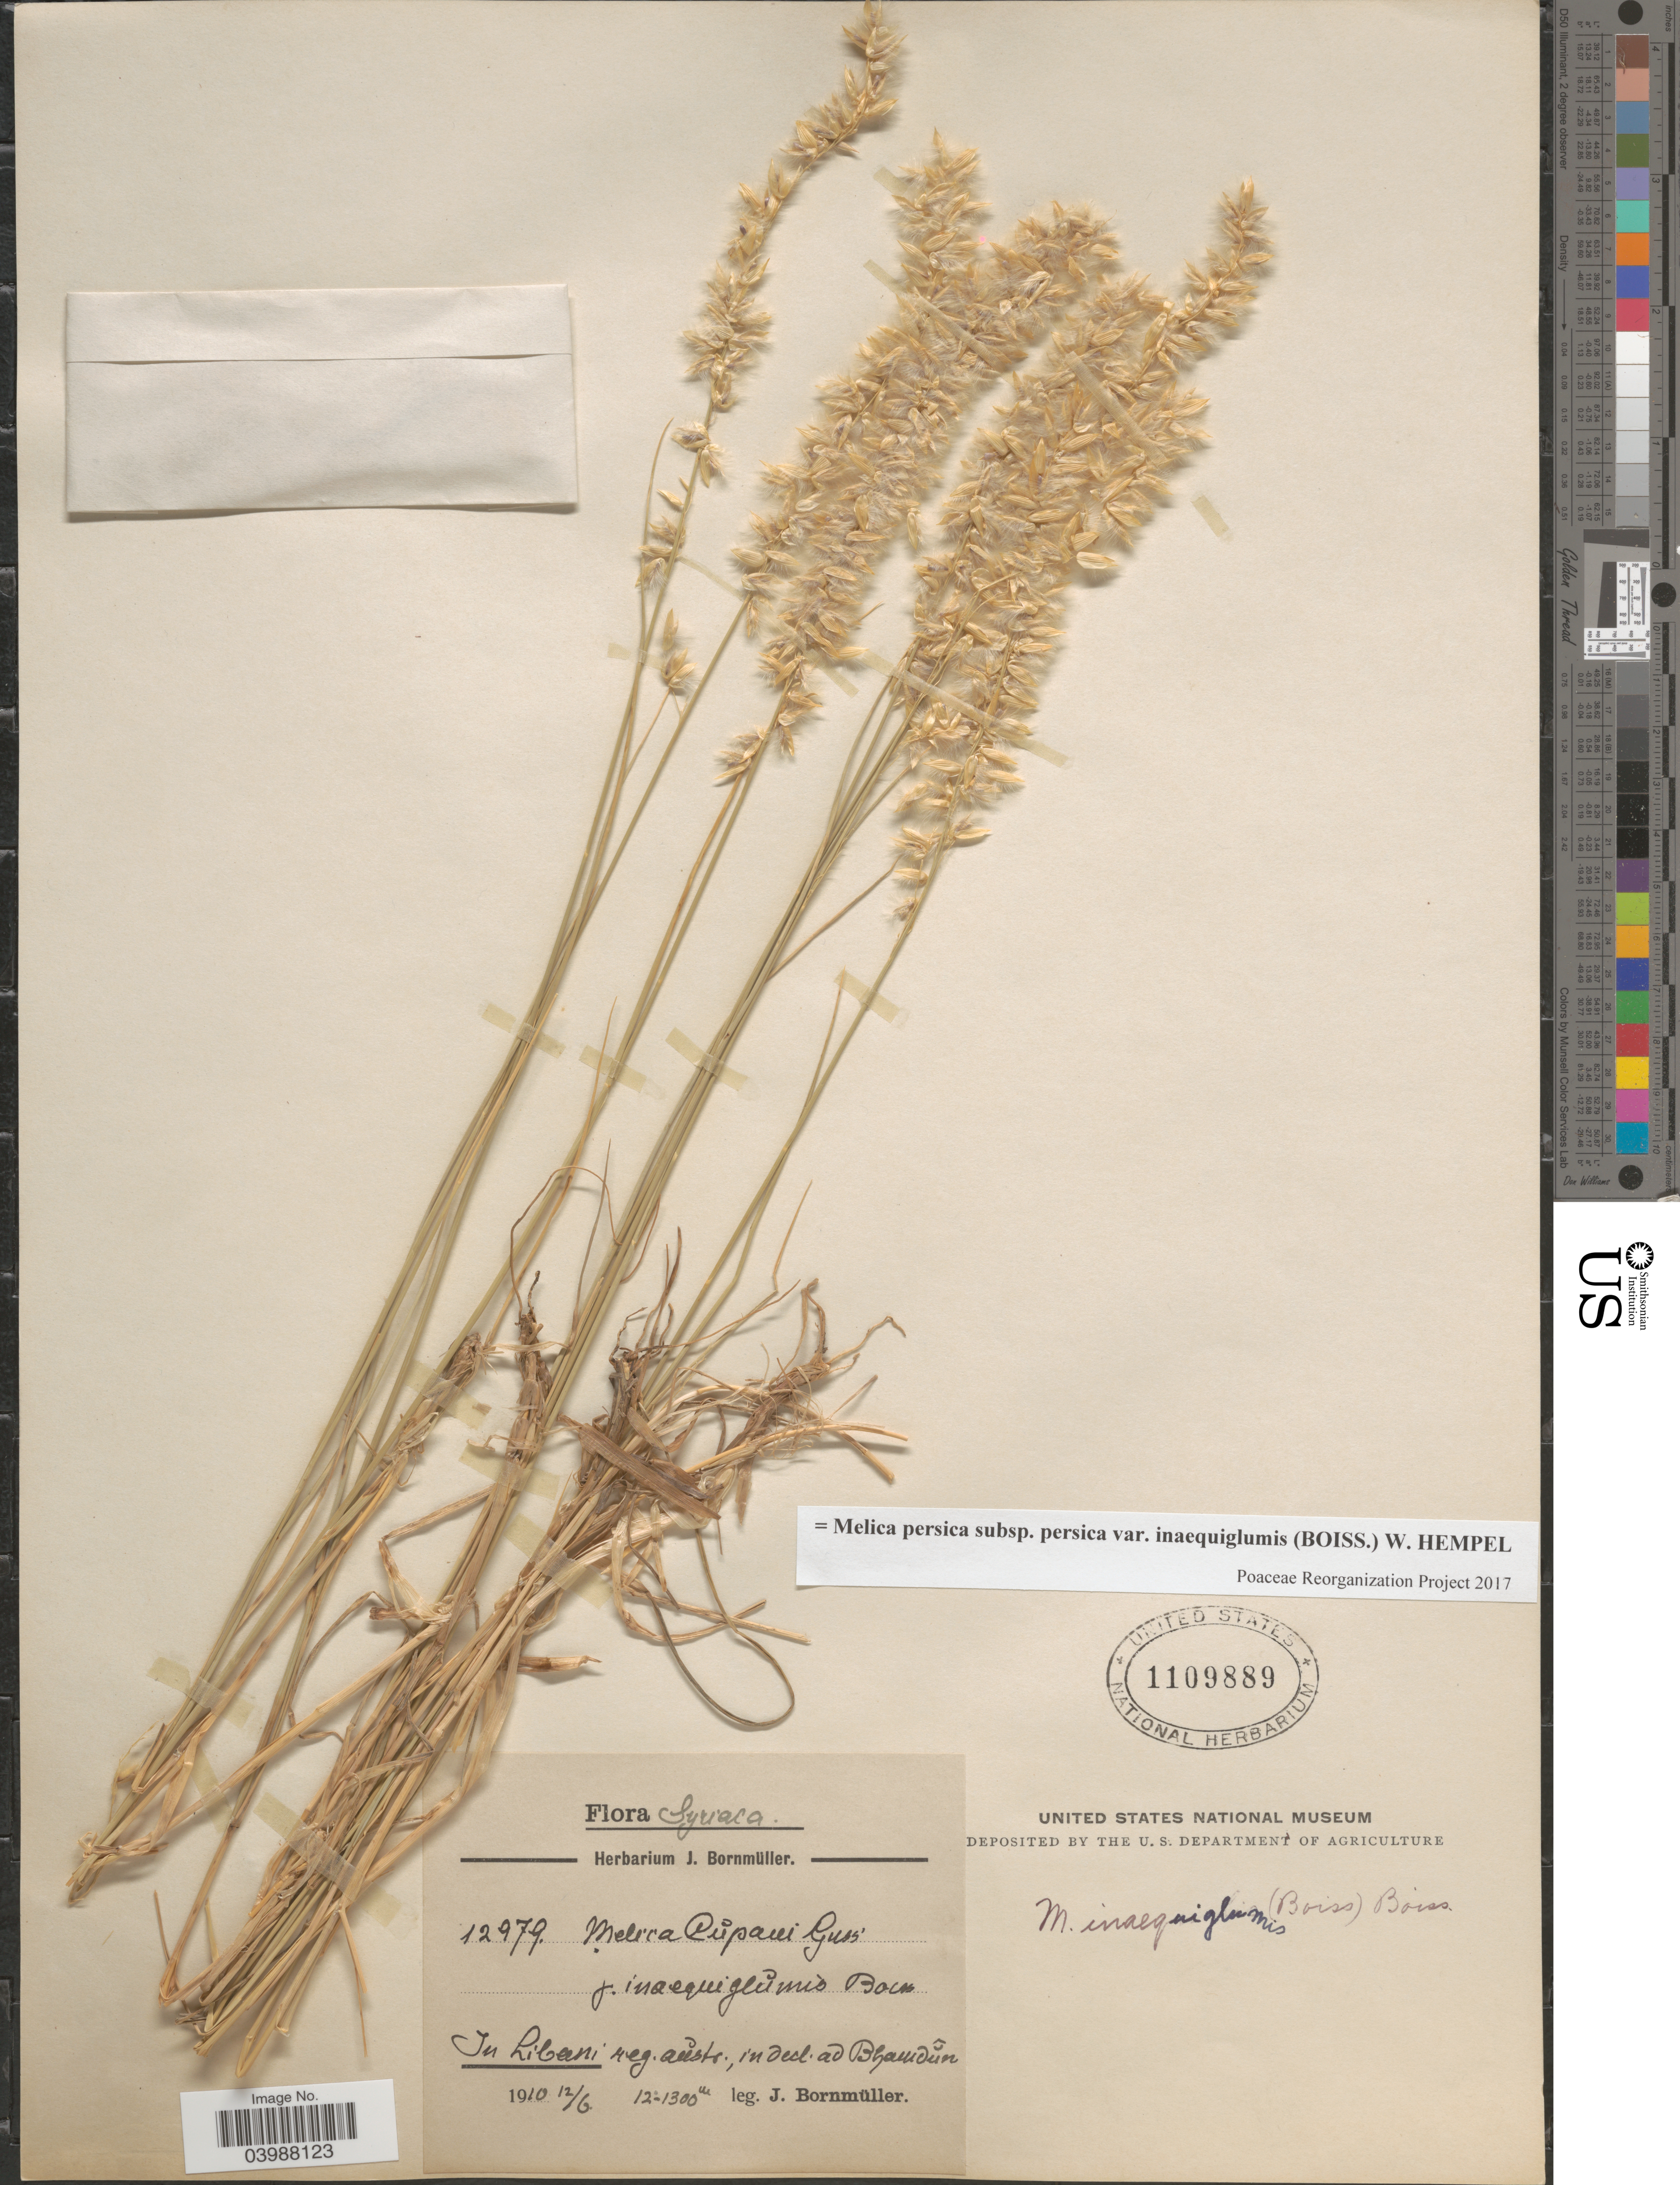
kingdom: Plantae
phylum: Tracheophyta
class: Liliopsida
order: Poales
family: Poaceae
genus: Melica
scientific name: Melica persica subsp. persica var. inaequiglumis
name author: (Boiss) W. Hempel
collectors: J. Bornmüller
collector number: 12979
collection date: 1910-06-12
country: Lebanon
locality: Syriaca. In Libani reg. austr., in decl. ad Bhamdun.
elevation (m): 1200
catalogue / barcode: US 1109889